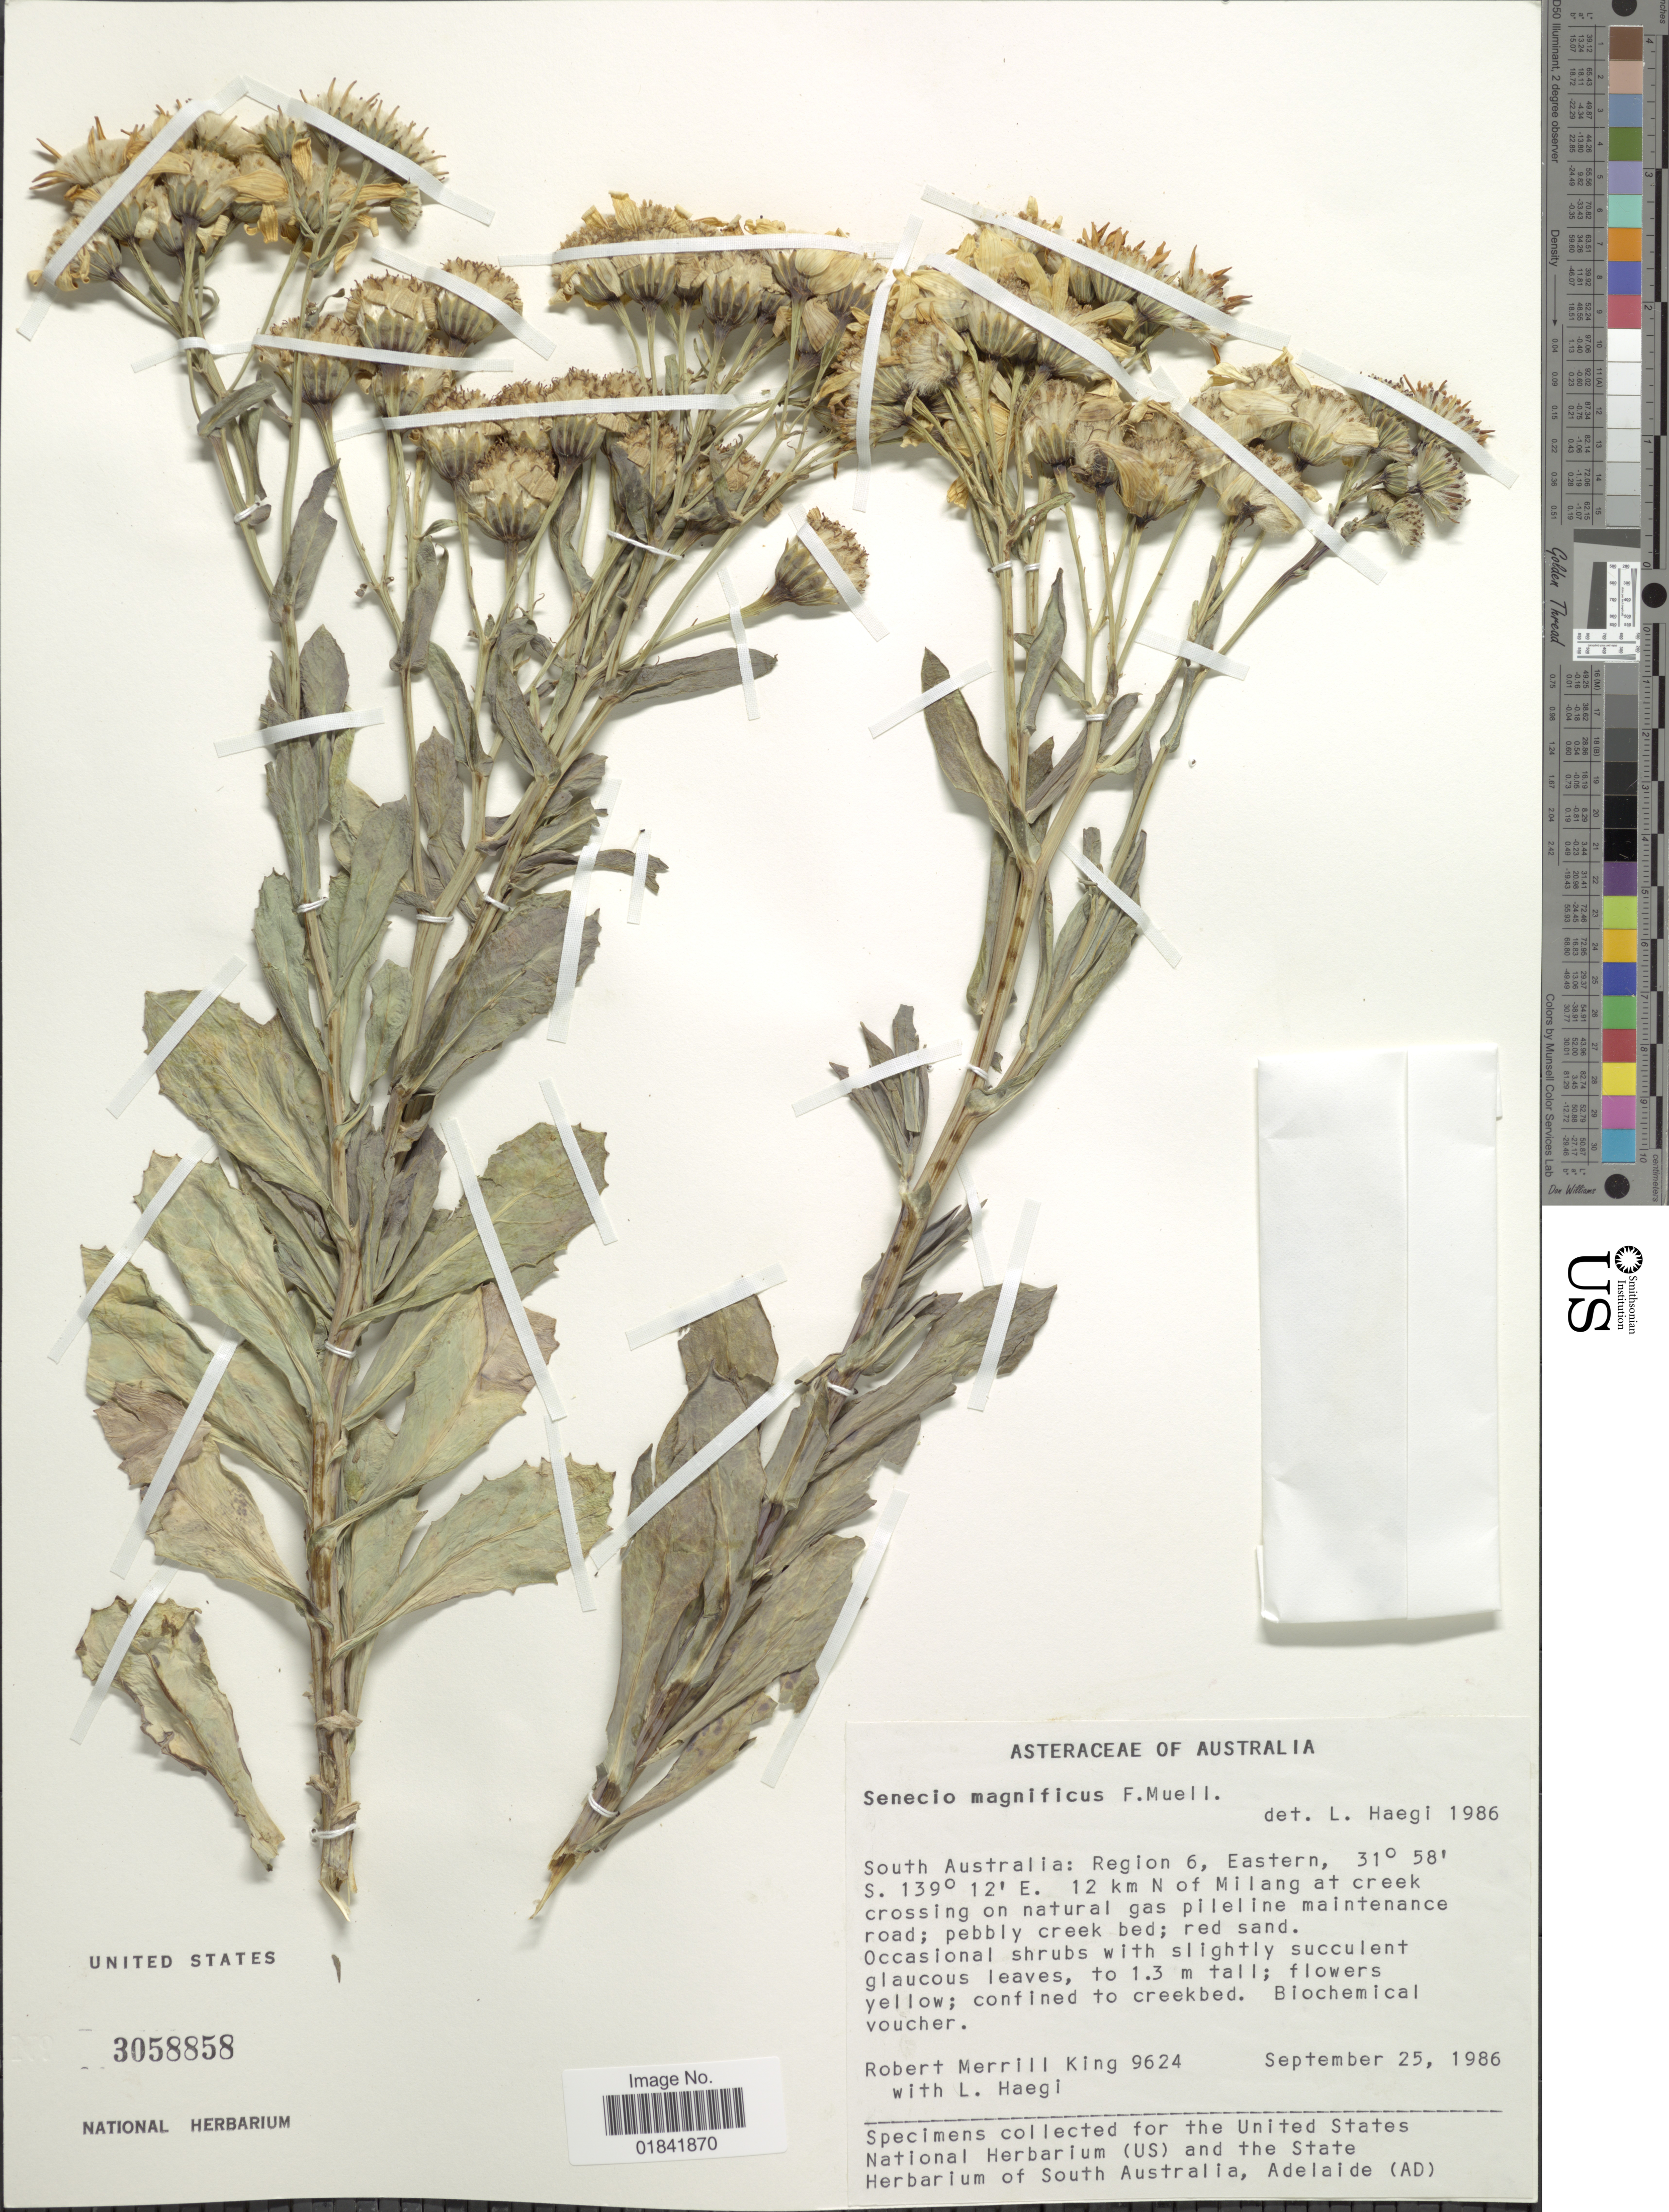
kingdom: Plantae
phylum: Tracheophyta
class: Magnoliopsida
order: Asterales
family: Asteraceae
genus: Senecio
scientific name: Senecio magnificus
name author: F. Muell.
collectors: R. M. King & L. Haegi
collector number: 9624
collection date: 1986-09-25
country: Australia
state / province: South Australia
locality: Region 6, Eastern, 12 km N of Milang at creek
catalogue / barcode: US 3058858